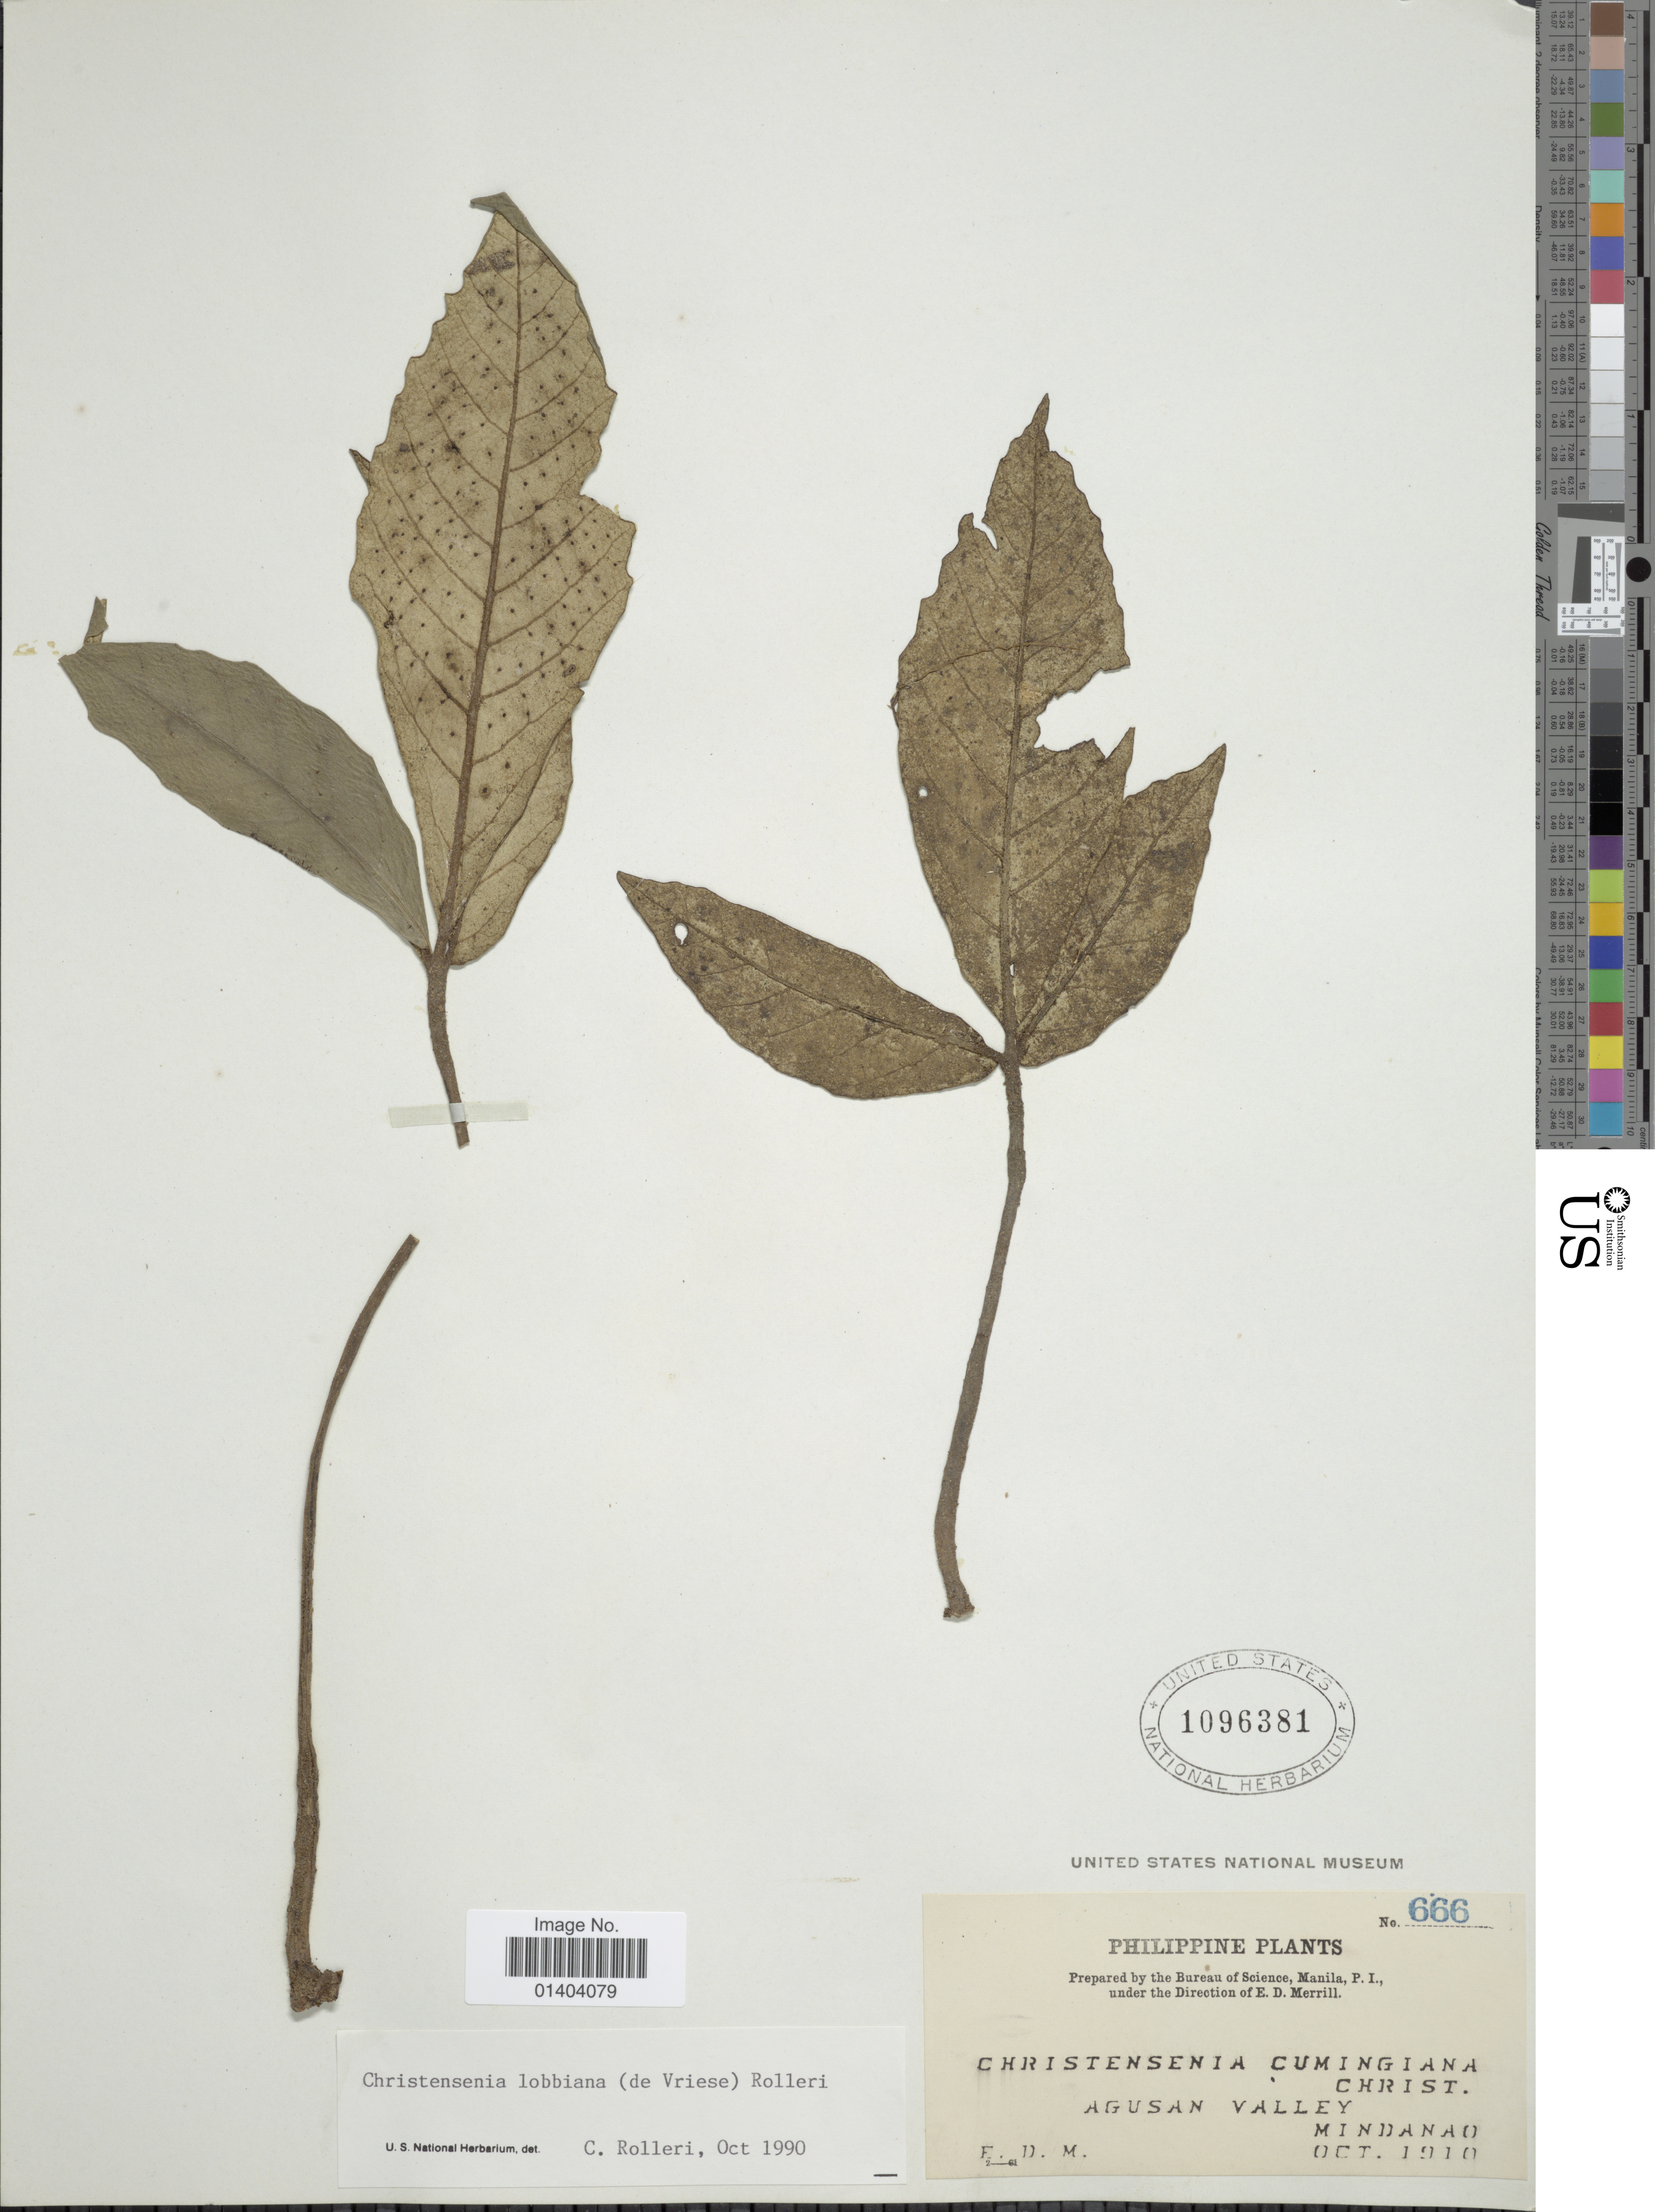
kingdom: Plantae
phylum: Tracheophyta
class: Polypodiopsida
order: Marattiales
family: Marattiaceae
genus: Christensenia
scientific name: Christensenia lobbiana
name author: (de Vriese) Rolleri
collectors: E. D. Merrill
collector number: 666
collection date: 1910-10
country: Philippines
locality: Agusan valley Mindanao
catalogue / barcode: US 1096381